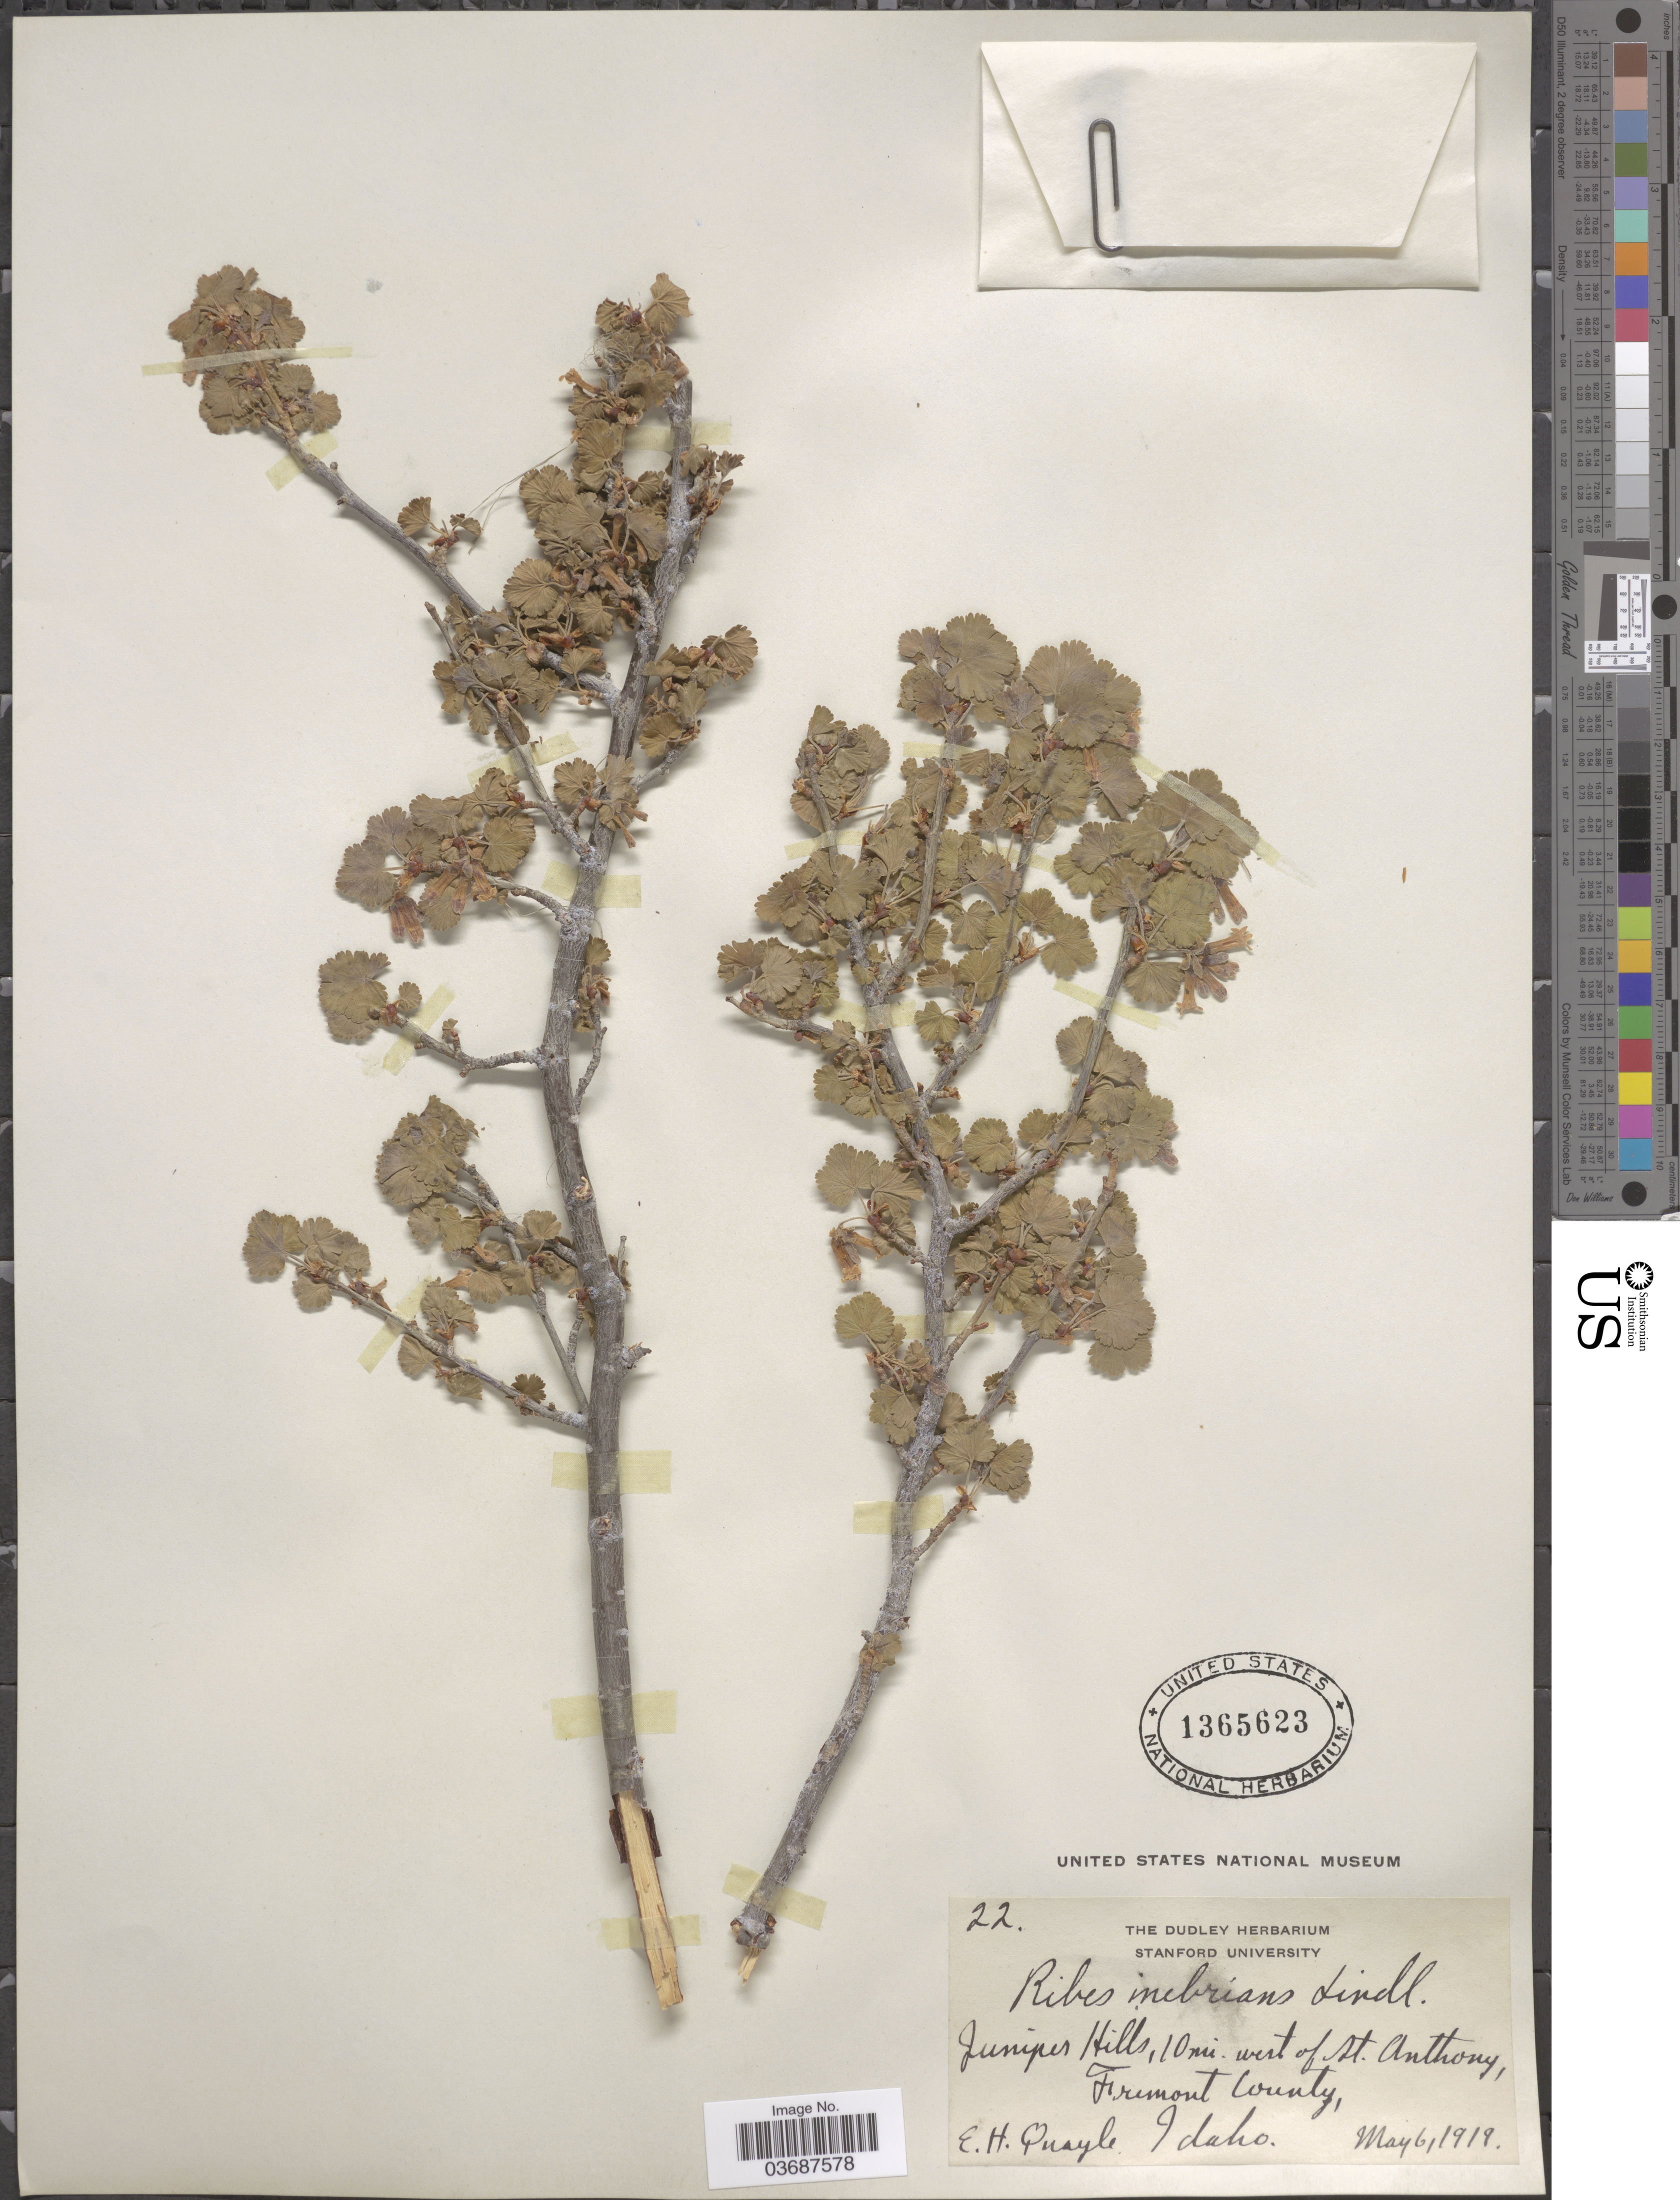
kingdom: Plantae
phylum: Tracheophyta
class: Magnoliopsida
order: Saxifragales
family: Grossulariaceae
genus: Ribes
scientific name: Ribes inebrians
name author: Lindl.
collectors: E. Quayle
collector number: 22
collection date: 1919-05-06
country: United States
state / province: Idaho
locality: Juniper Hills, 10 mi. west of St. Anthony, Fremont County.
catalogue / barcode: US 1365623